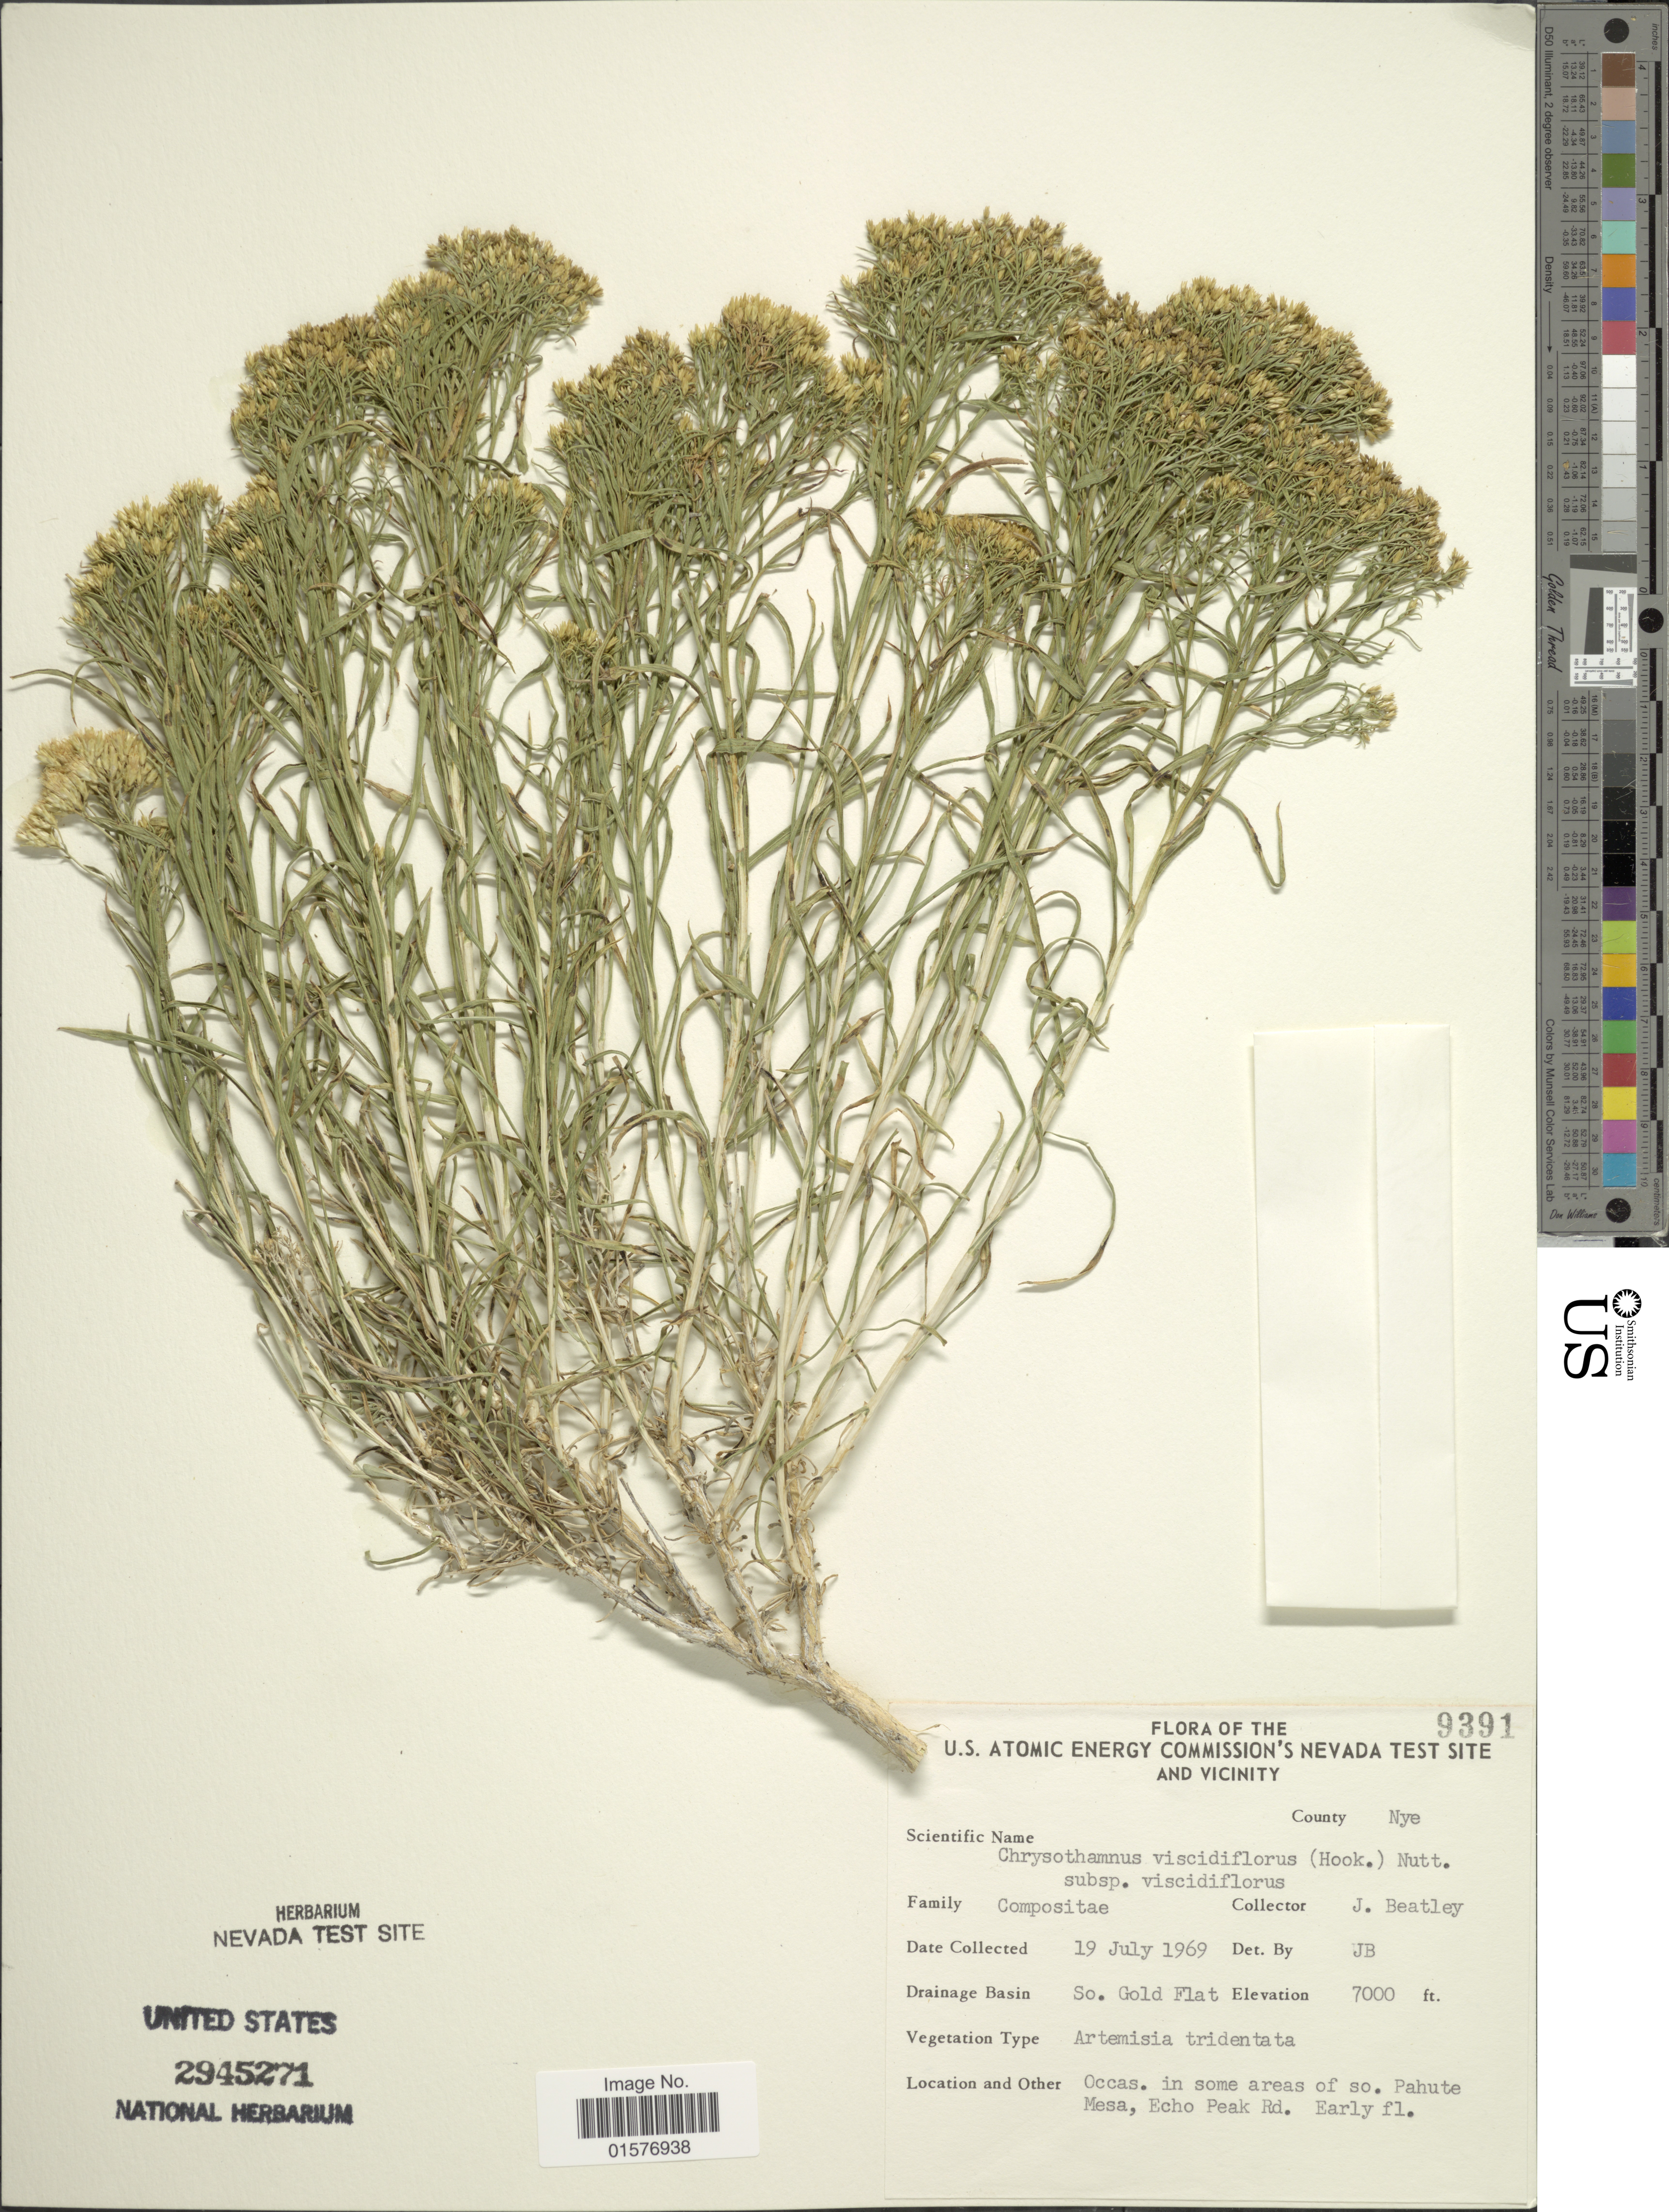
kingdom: Plantae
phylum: Tracheophyta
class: Magnoliopsida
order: Asterales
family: Asteraceae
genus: Chrysothamnus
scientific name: Chrysothamnus viscidiflorus subsp. viscidiflorus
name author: (Hook.) Nutt.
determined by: Urbatsch, Lowell E., Curator (LSU), Louisiana State University (UNITED STATES)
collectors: J. C. Beatley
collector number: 9391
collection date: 1969-07-19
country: United States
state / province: Nevada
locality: U.S. Atomic Energy Commission's Nevada Test Site And Vicinity, County Nye, Drainage Basin So. Gold Flat, Occas. in some areas of so. Pahute Mesa, Echo Peak Rd. Early Fl.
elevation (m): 2134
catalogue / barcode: US 2945271